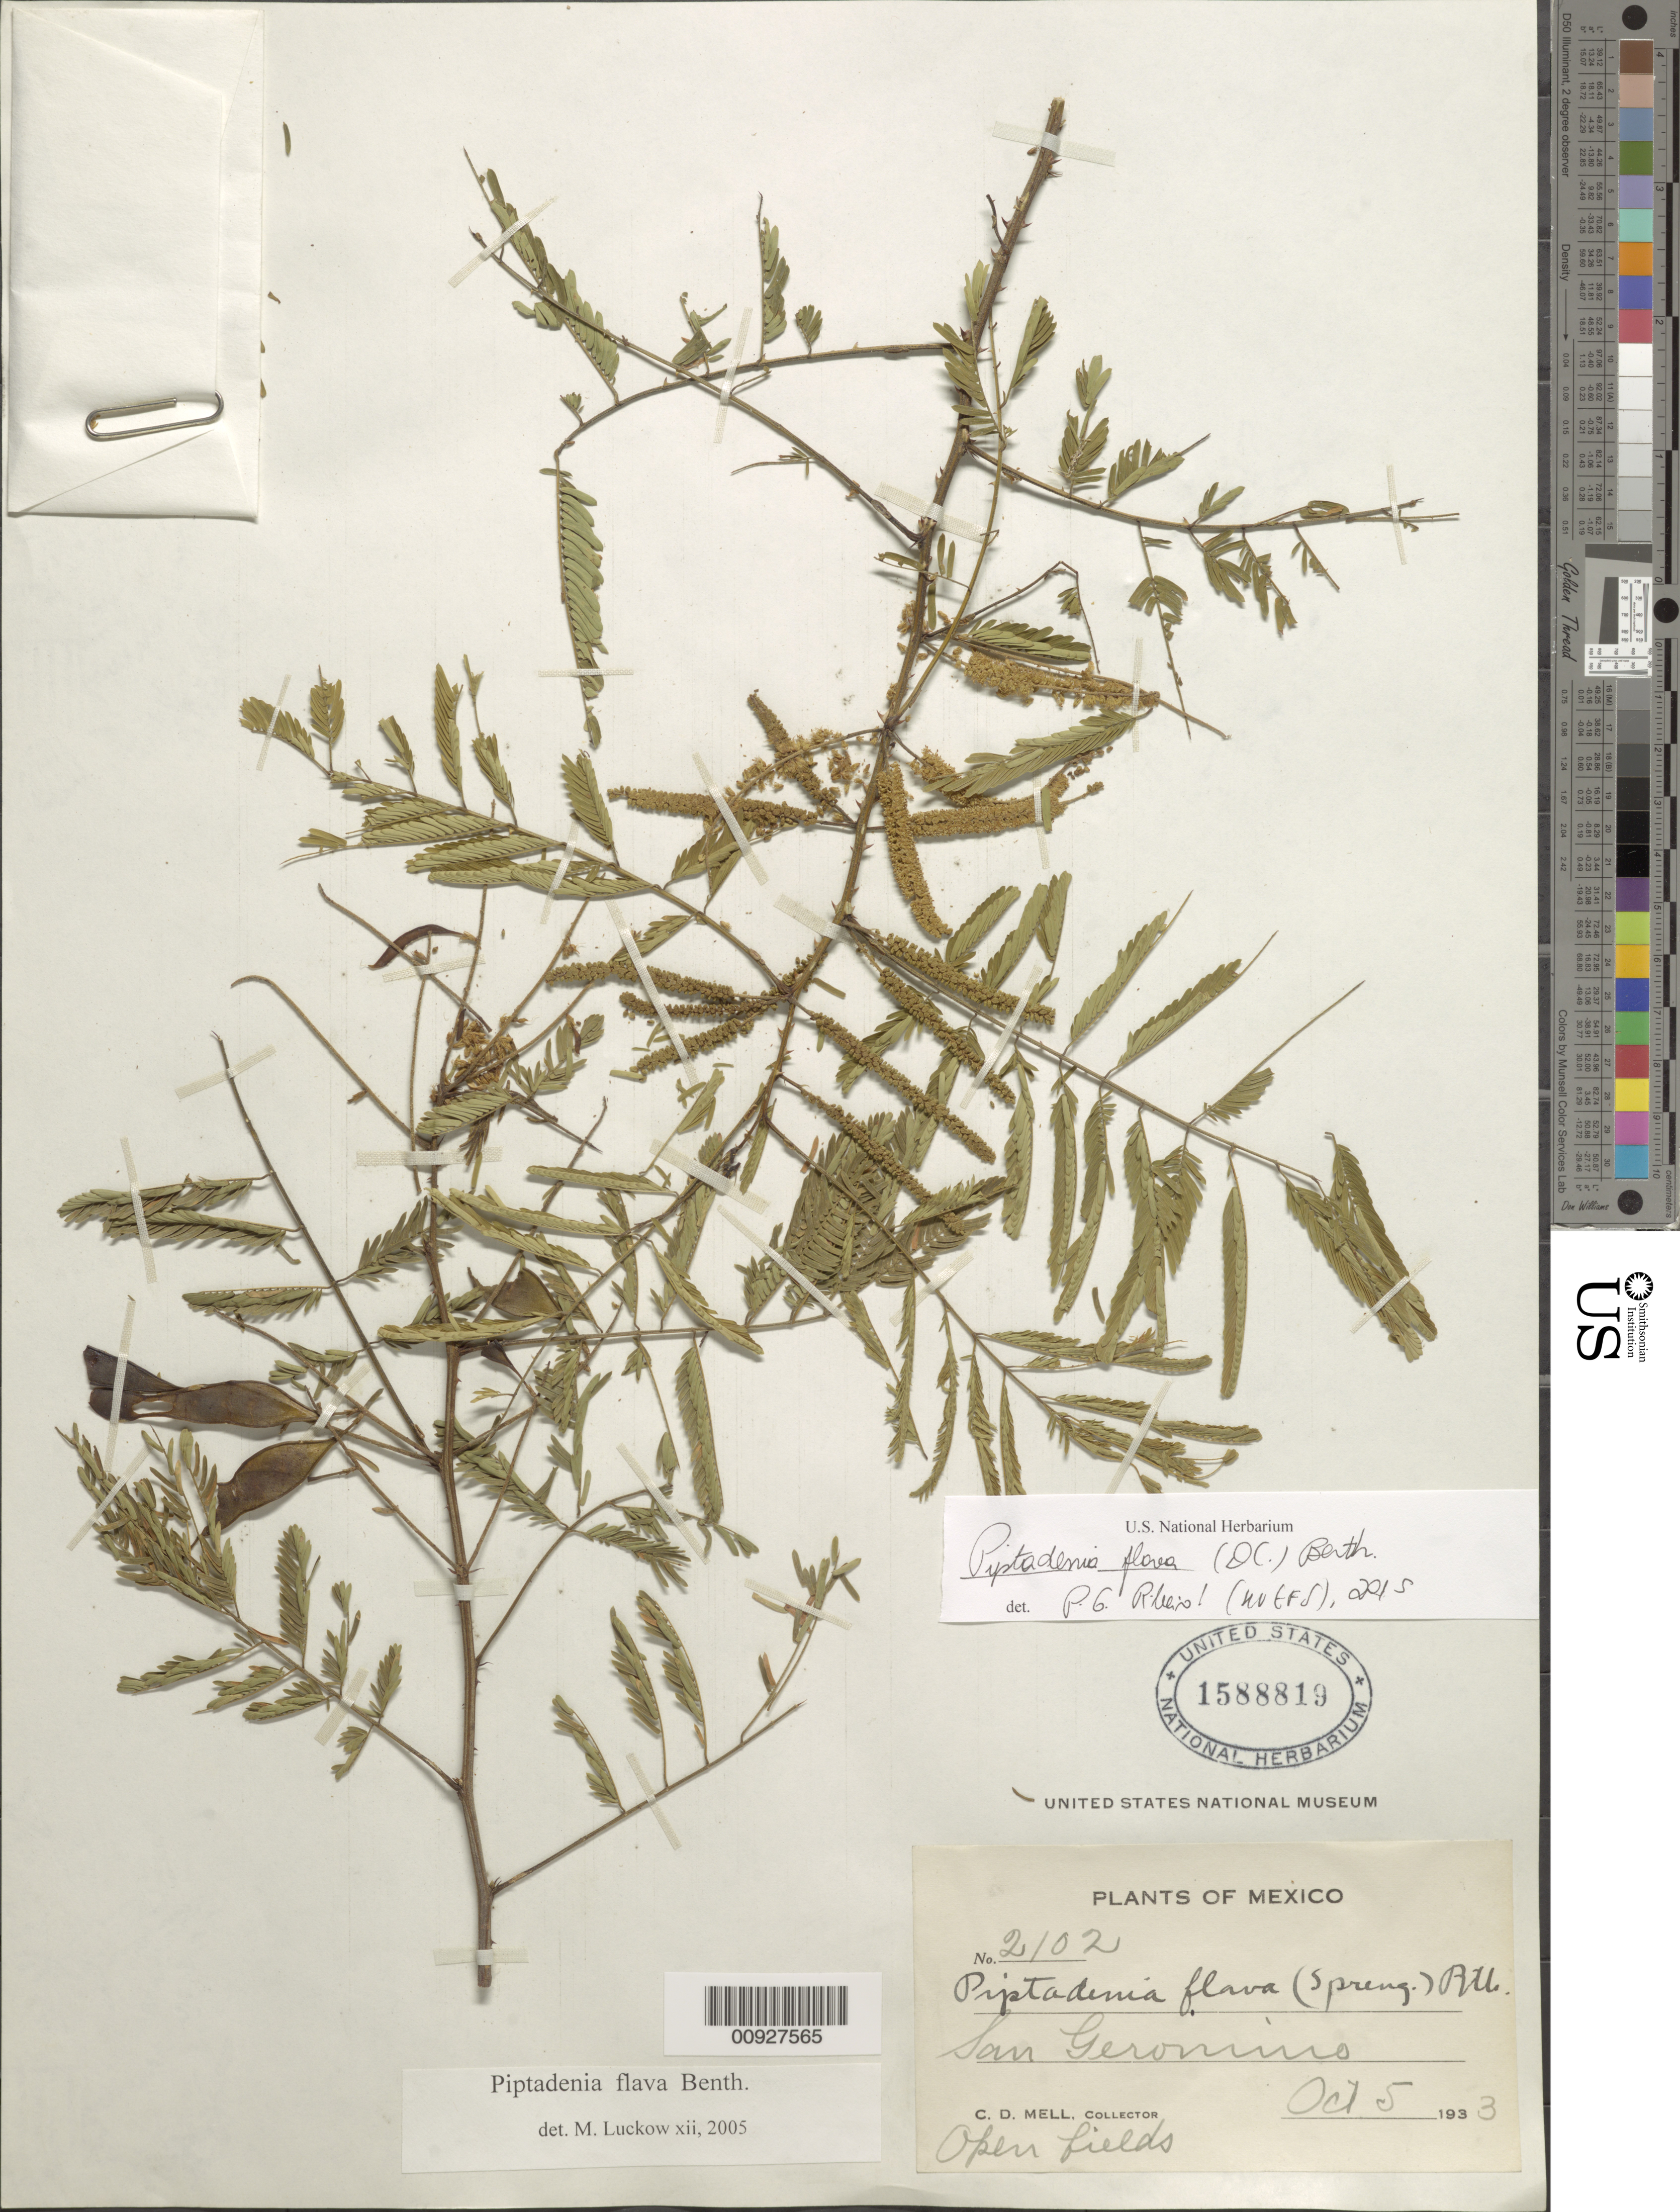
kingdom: Plantae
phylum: Tracheophyta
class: Magnoliopsida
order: Fabales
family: Fabaceae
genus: Piptadenia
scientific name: Piptadenia flava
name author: (DC.) Benth.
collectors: C. D. Mell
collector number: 2102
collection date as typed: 05 Oct 1933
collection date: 1933-10-05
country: Mexico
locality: San Geronimo.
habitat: Open fields.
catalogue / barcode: US 1588819